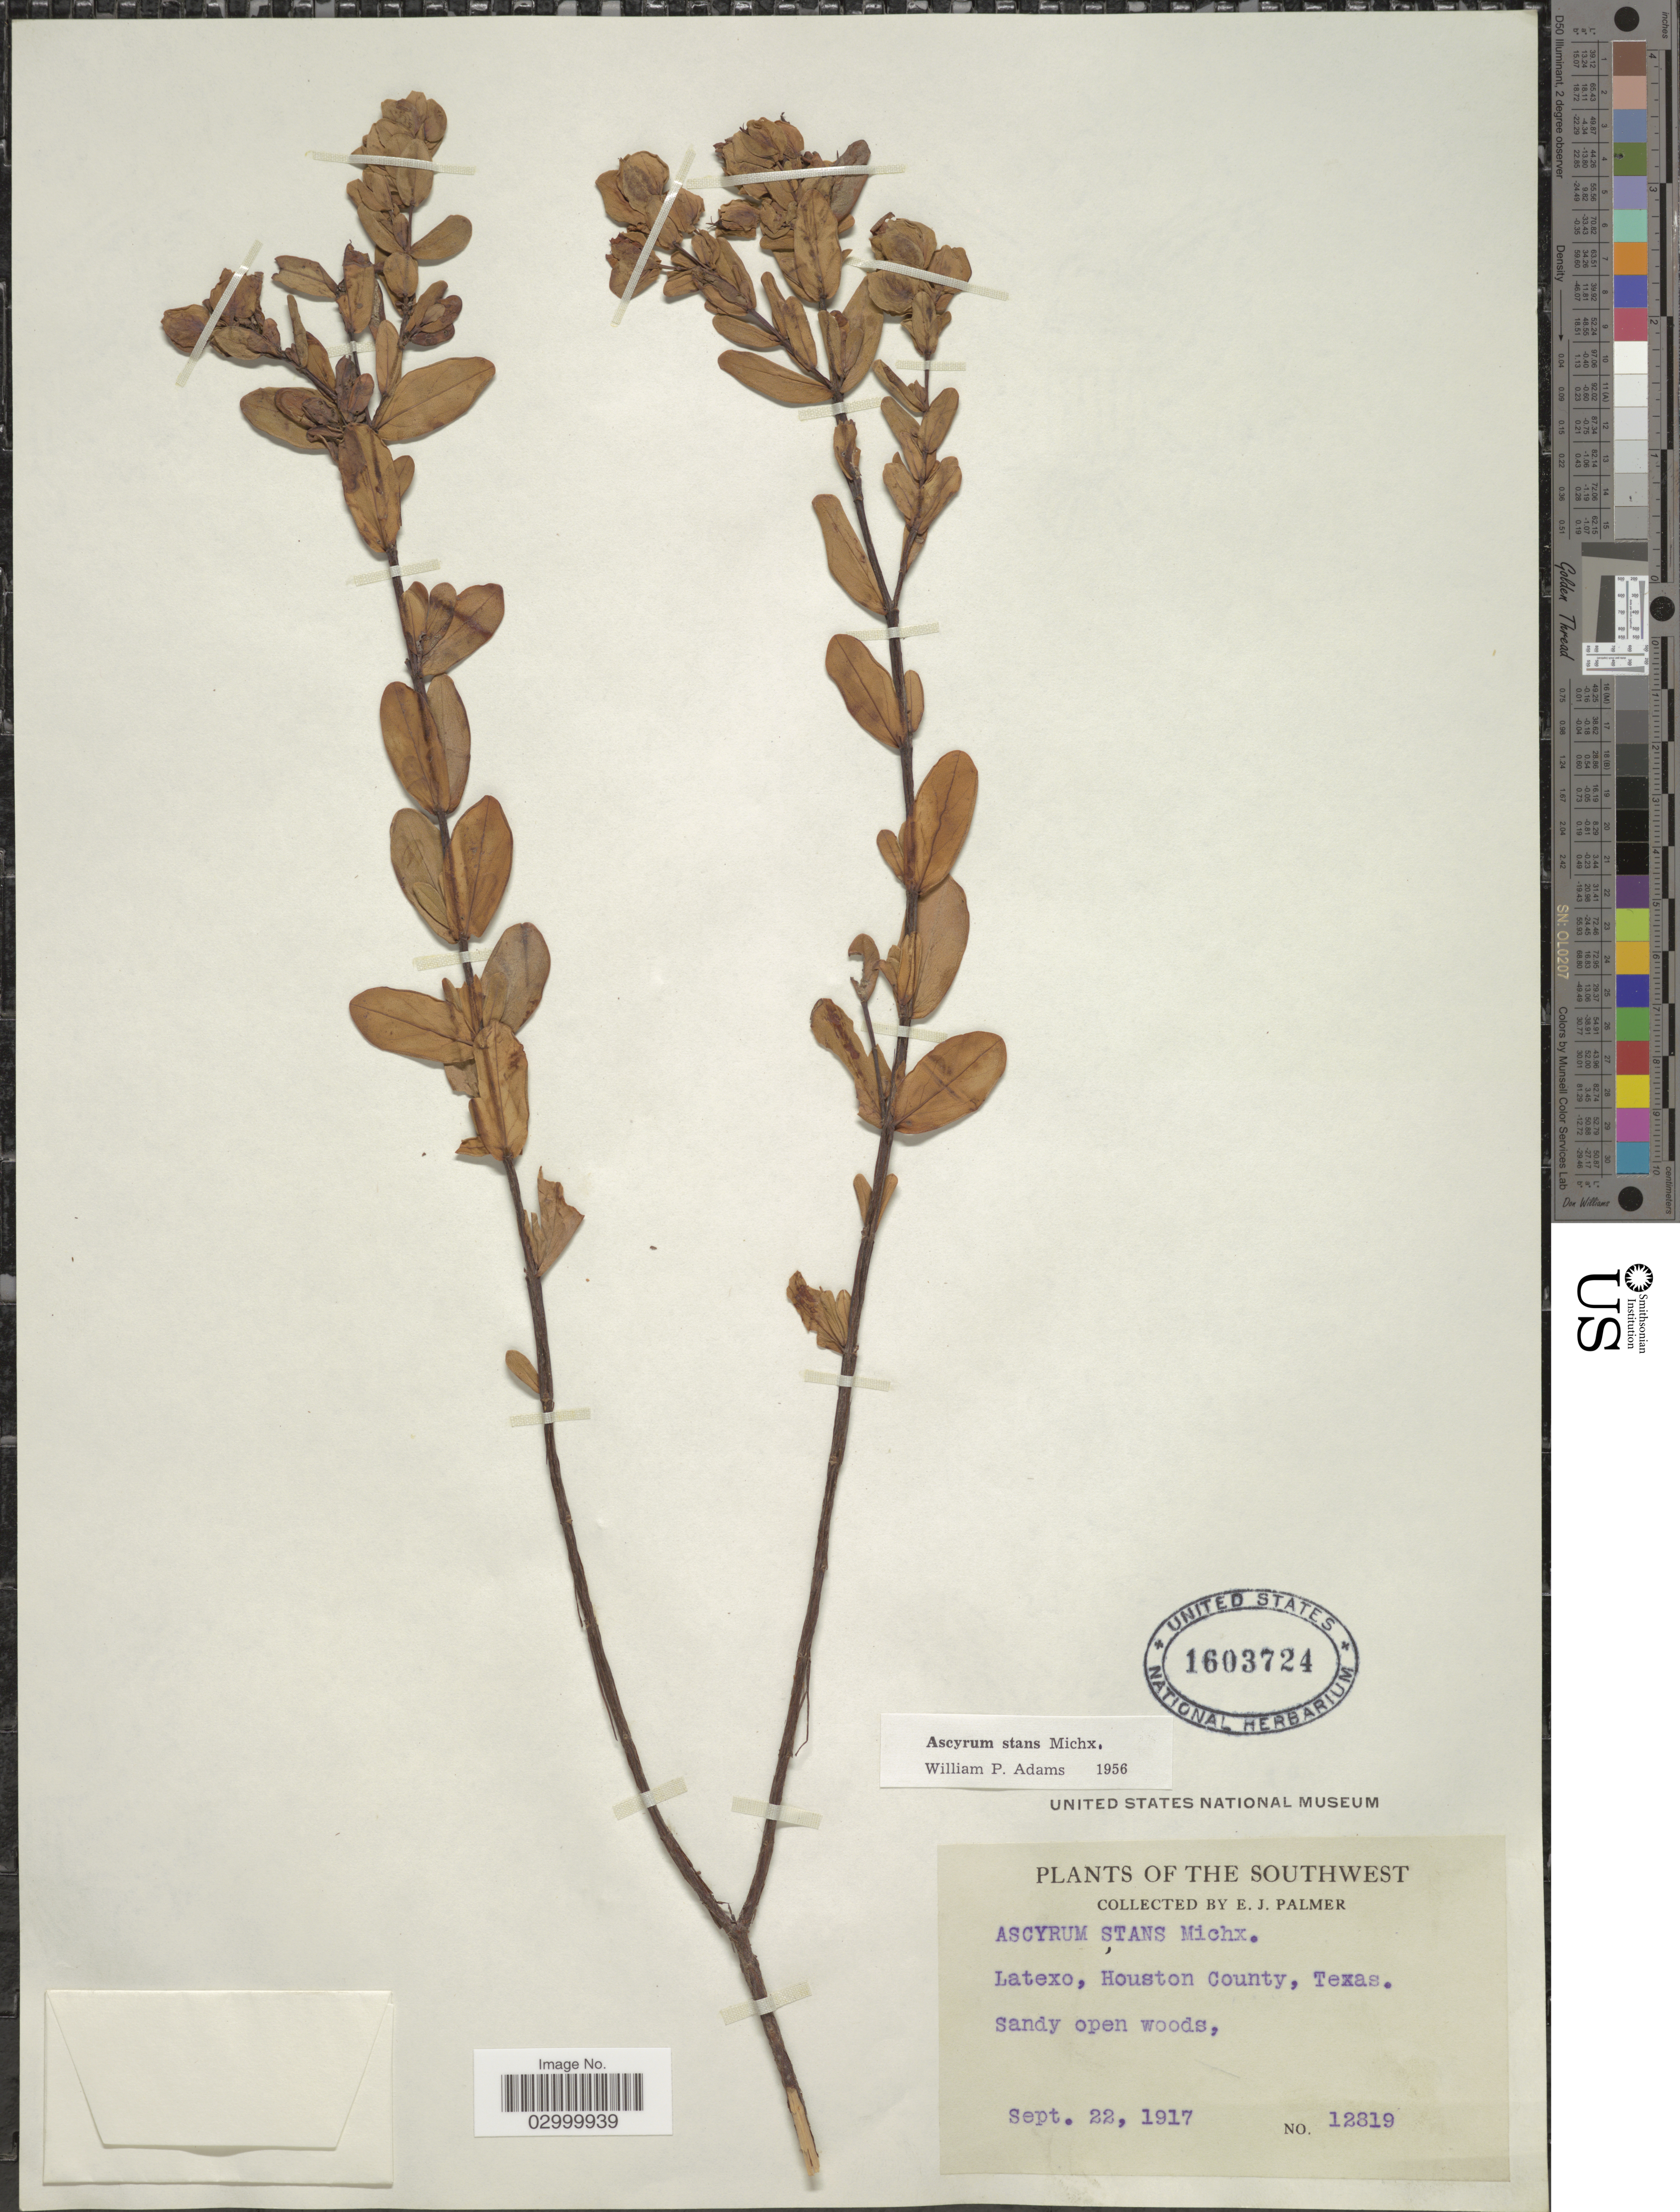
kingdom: Plantae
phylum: Tracheophyta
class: Magnoliopsida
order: Malpighiales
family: Hypericaceae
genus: Hypericum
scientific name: Hypericum crux-andreae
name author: (L.) Crantz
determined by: Strong, Mark T., (BOT), Smithsonian Institution - National Museum of Natural History (UNITED STATES)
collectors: E. J. Palmer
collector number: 12819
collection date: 1917-09-22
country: United States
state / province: Texas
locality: Southwest. Latexo, Houston County.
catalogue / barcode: US 1603724